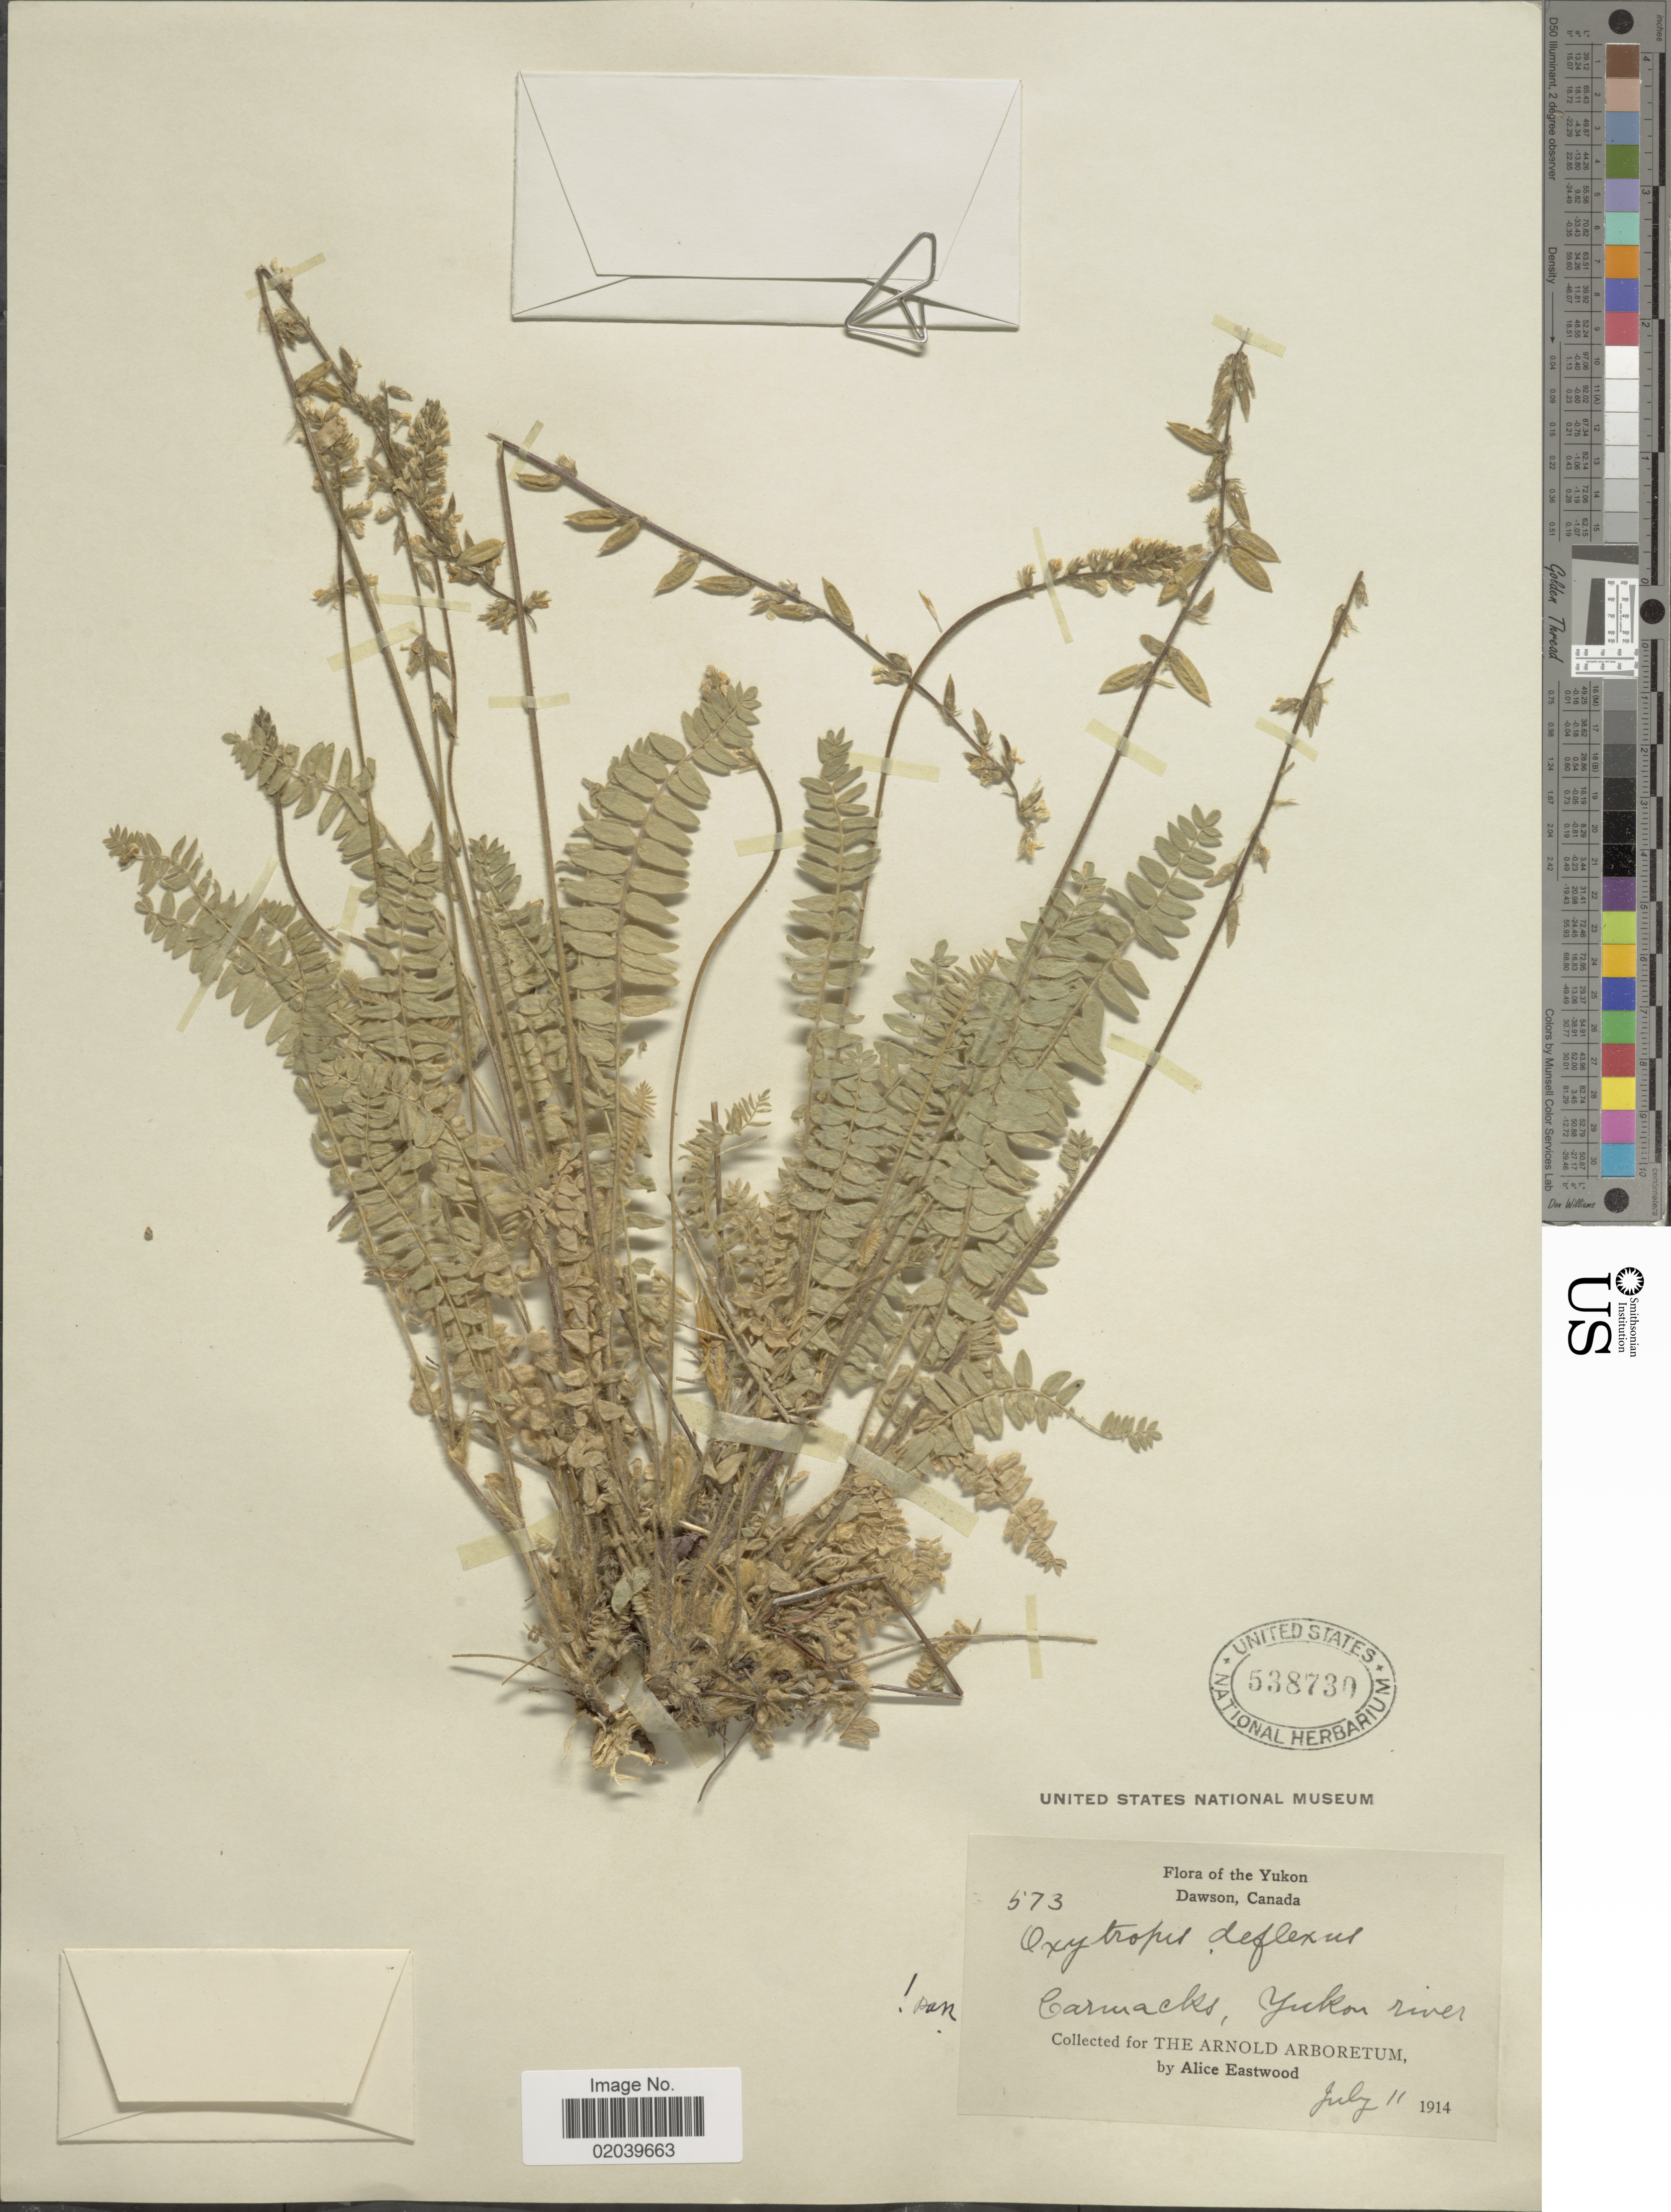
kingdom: Plantae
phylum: Tracheophyta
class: Magnoliopsida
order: Fabales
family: Fabaceae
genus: Oxytropis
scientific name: Oxytropis deflexa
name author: (Pall.) DC.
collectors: A. Eastwood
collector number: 573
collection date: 1914-07-11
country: Canada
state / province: Yukon Territory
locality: Yukon, Dawson, Canada, Carmacks, Yukon river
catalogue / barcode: US 538730